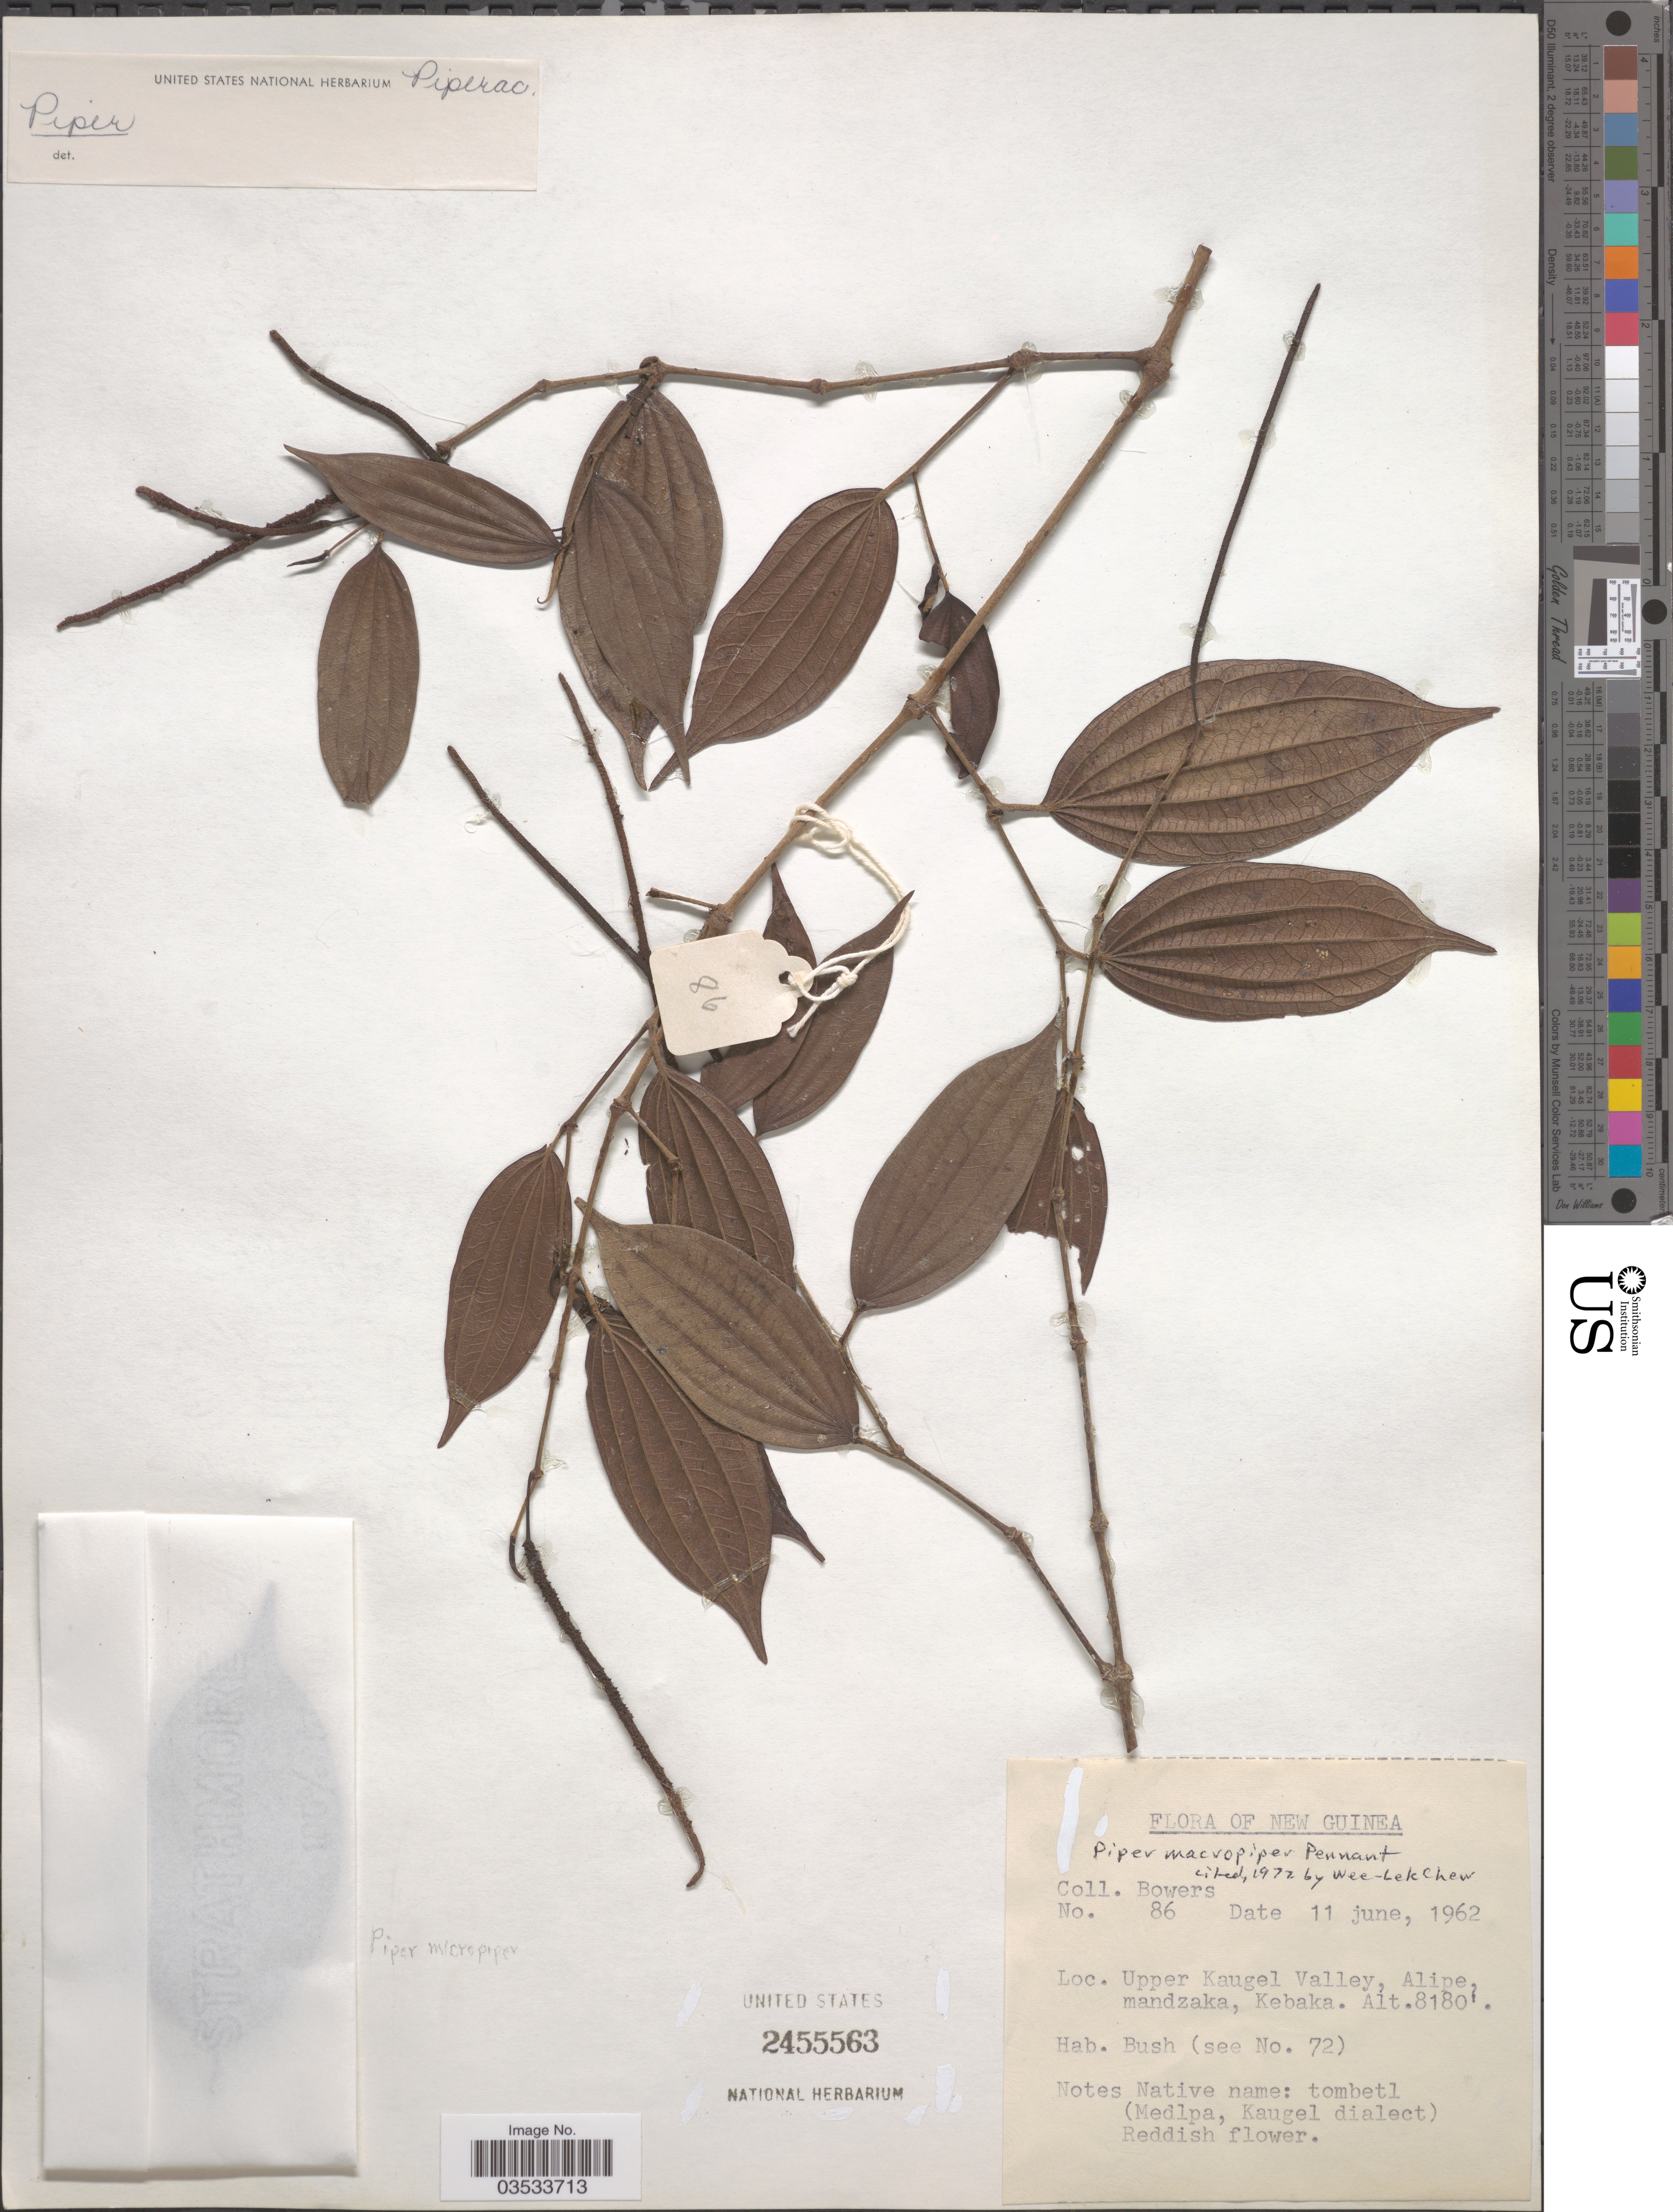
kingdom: Plantae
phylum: Tracheophyta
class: Magnoliopsida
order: Piperales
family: Piperaceae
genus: Piper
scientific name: Piper macropiper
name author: Pennant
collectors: -. Bowers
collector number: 86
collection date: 1962-06-11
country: Papua New Guinea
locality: New Guinea. Upper Kaugel Valley, Alipe, mandzaka, Kebaka.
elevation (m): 2493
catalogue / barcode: US 2455563